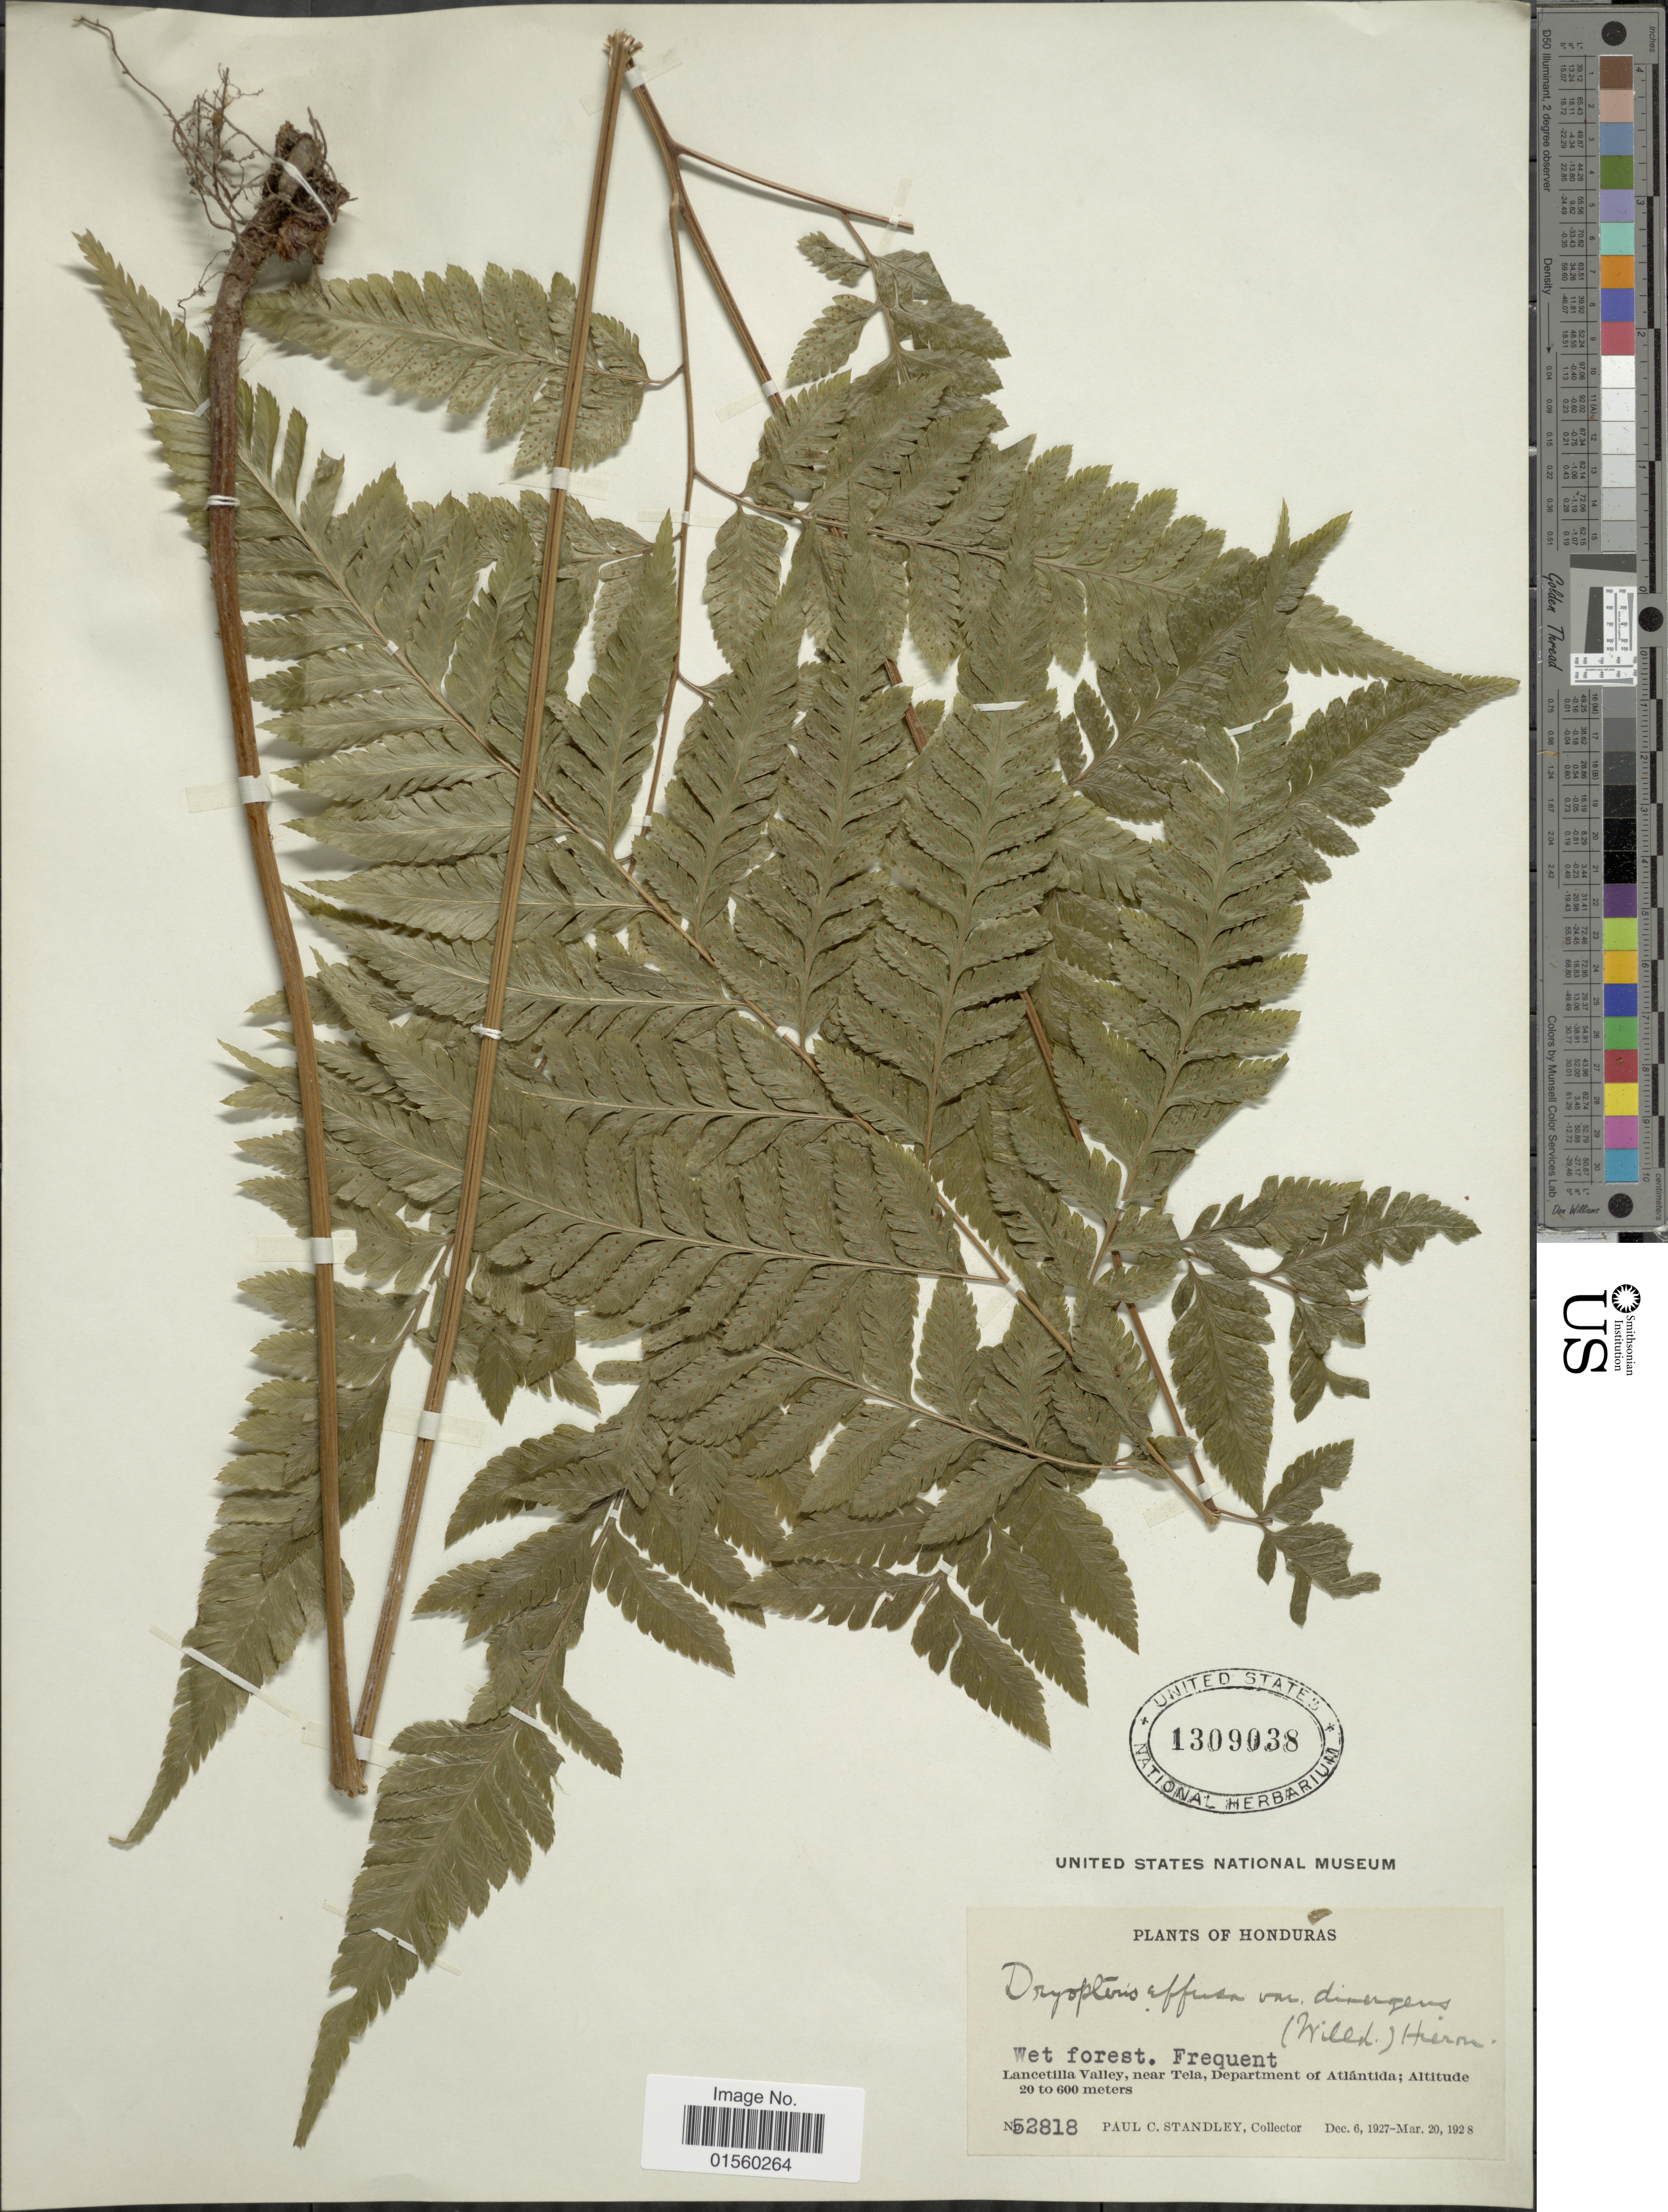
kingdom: Plantae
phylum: Tracheophyta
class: Polypodiopsida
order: Polypodiales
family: Dryopteridaceae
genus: Parapolystichum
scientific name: Parapolystichum effusum var. effusum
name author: (Sw.) Ching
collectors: P. C. Standley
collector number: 52818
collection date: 1927-12-06/1928-03-20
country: Honduras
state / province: Atlántida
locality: Lancetilla Valley, near Tela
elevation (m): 20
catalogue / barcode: US 1309038